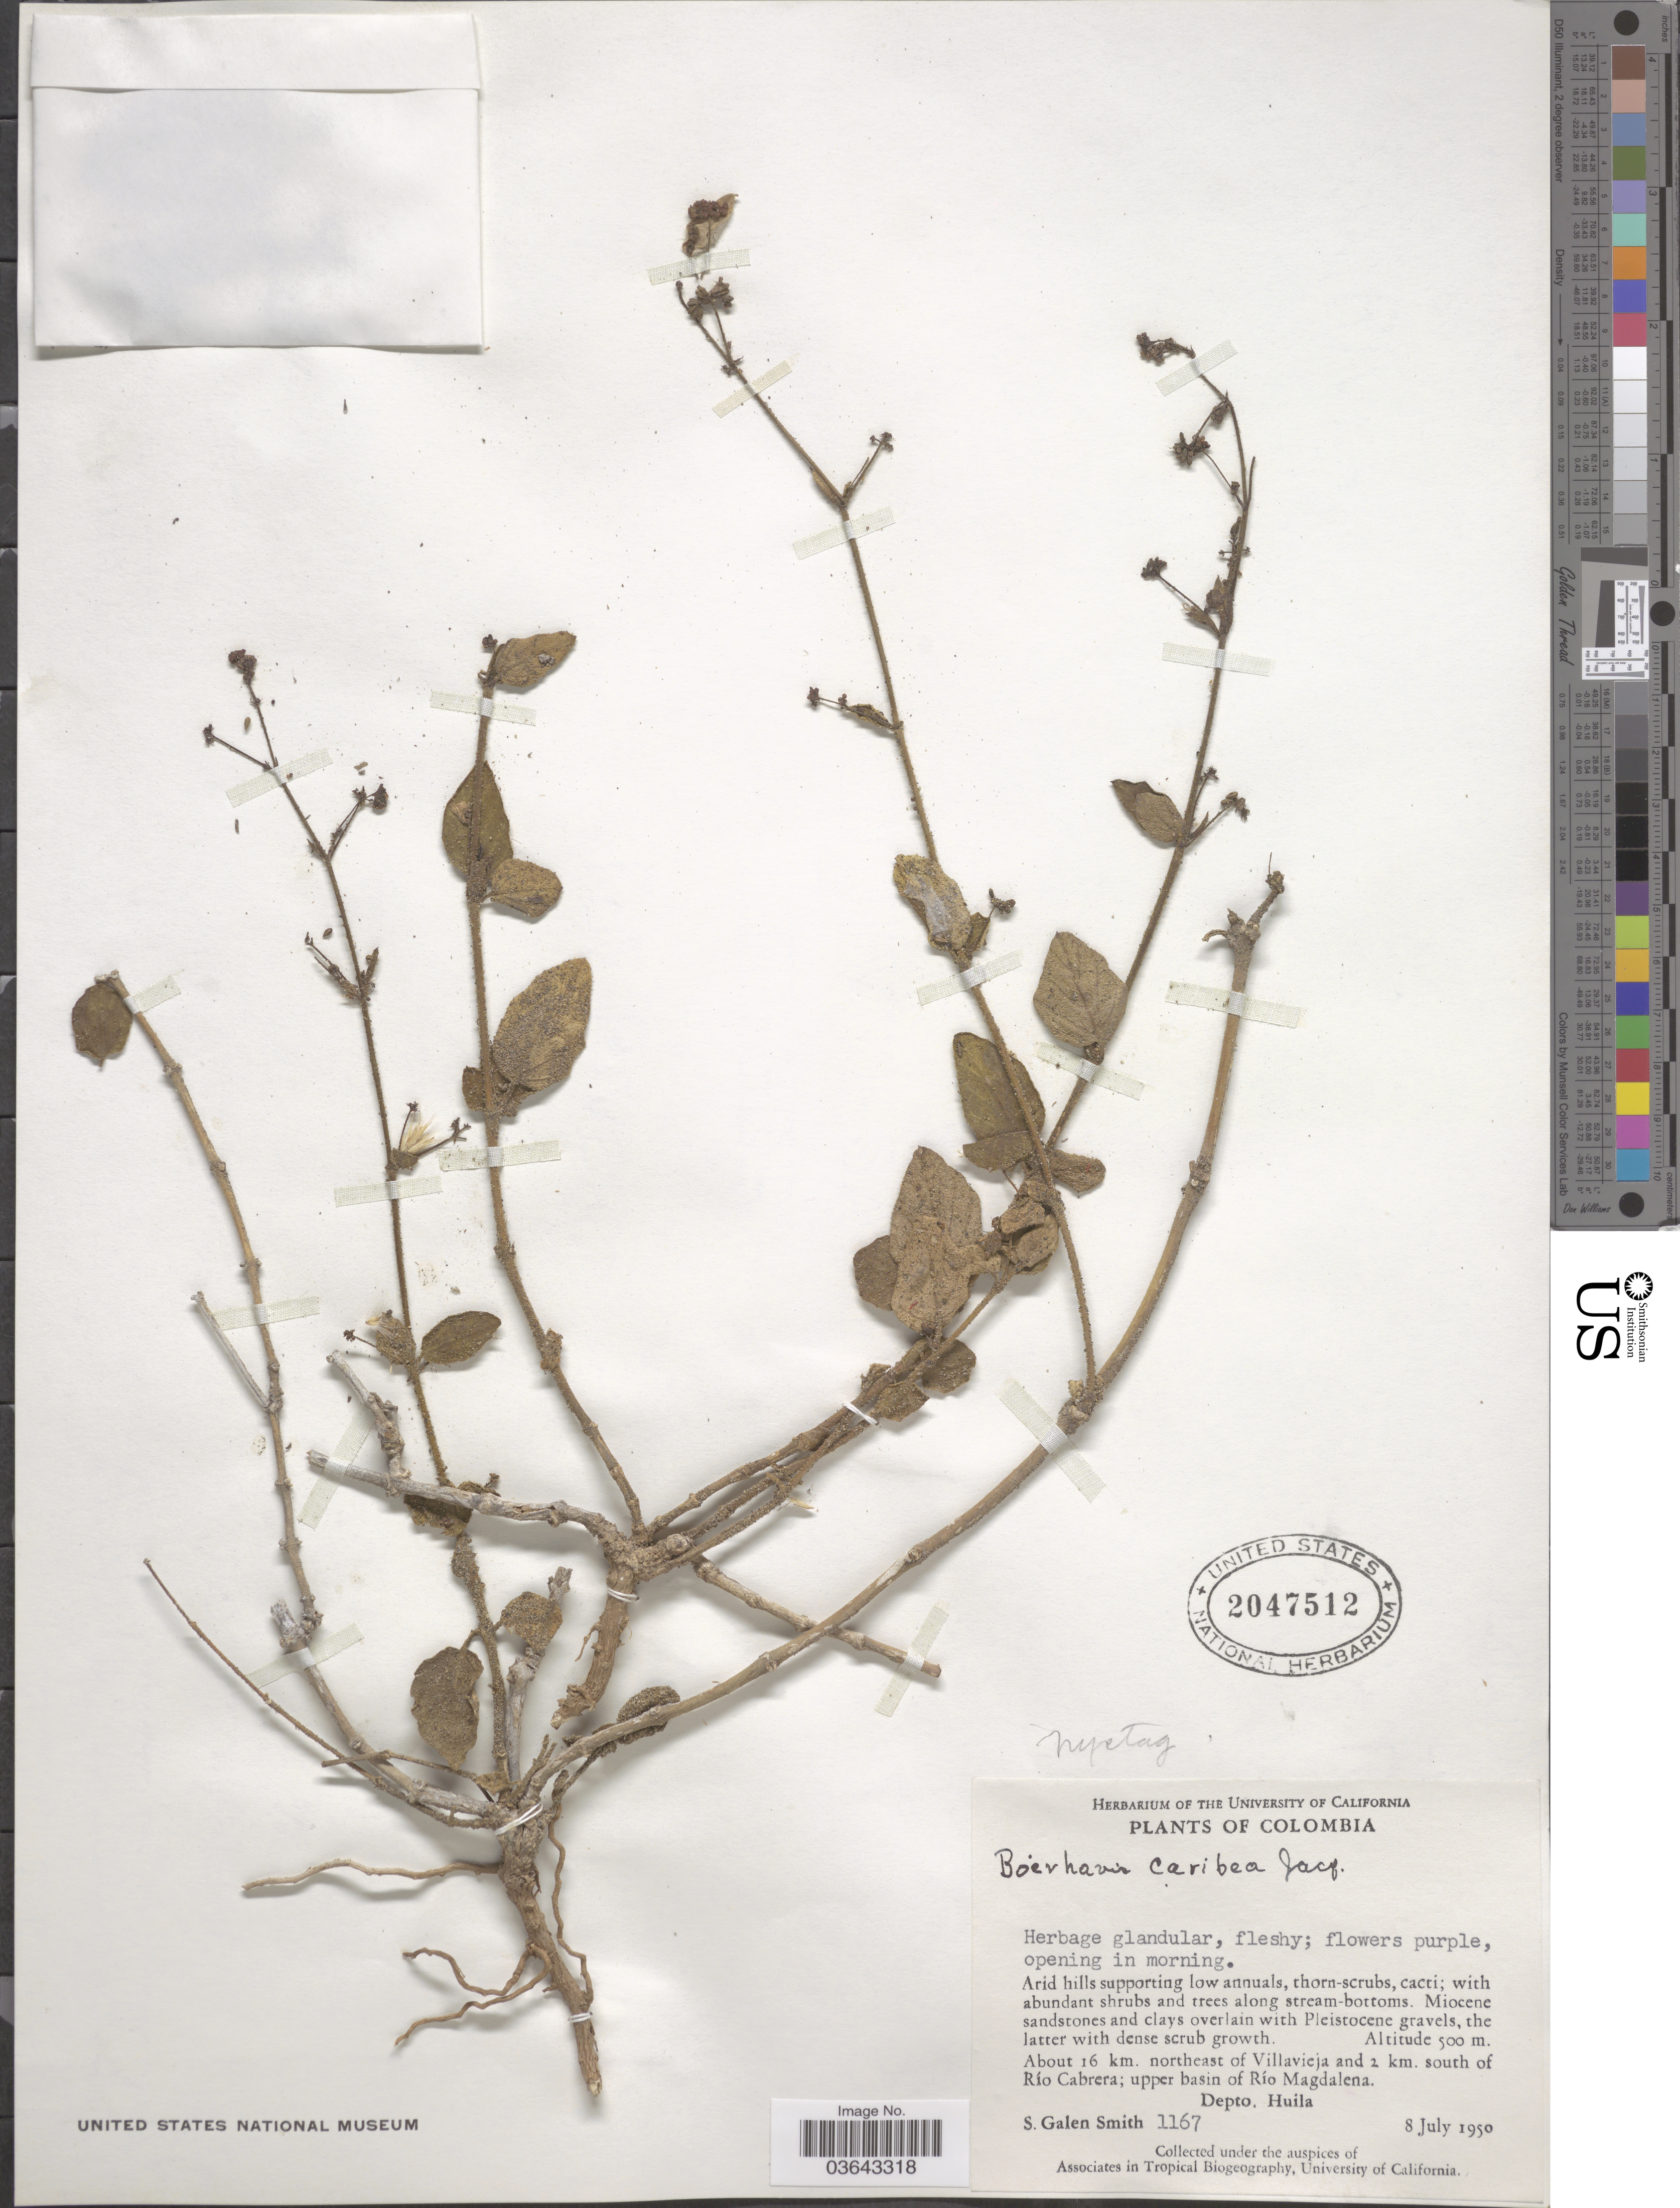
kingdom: Plantae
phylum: Tracheophyta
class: Magnoliopsida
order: Caryophyllales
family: Nyctaginaceae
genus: Boerhavia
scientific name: Boerhavia diffusa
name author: L.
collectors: S. G. Smith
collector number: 1167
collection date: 1950-07-08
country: Colombia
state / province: Huila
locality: About 16 km. northeast of Villavieja and 2 km. south of Río Cabrera; upper basin of Río Magdalena. Depto. Huila.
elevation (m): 500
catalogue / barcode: US 2047512